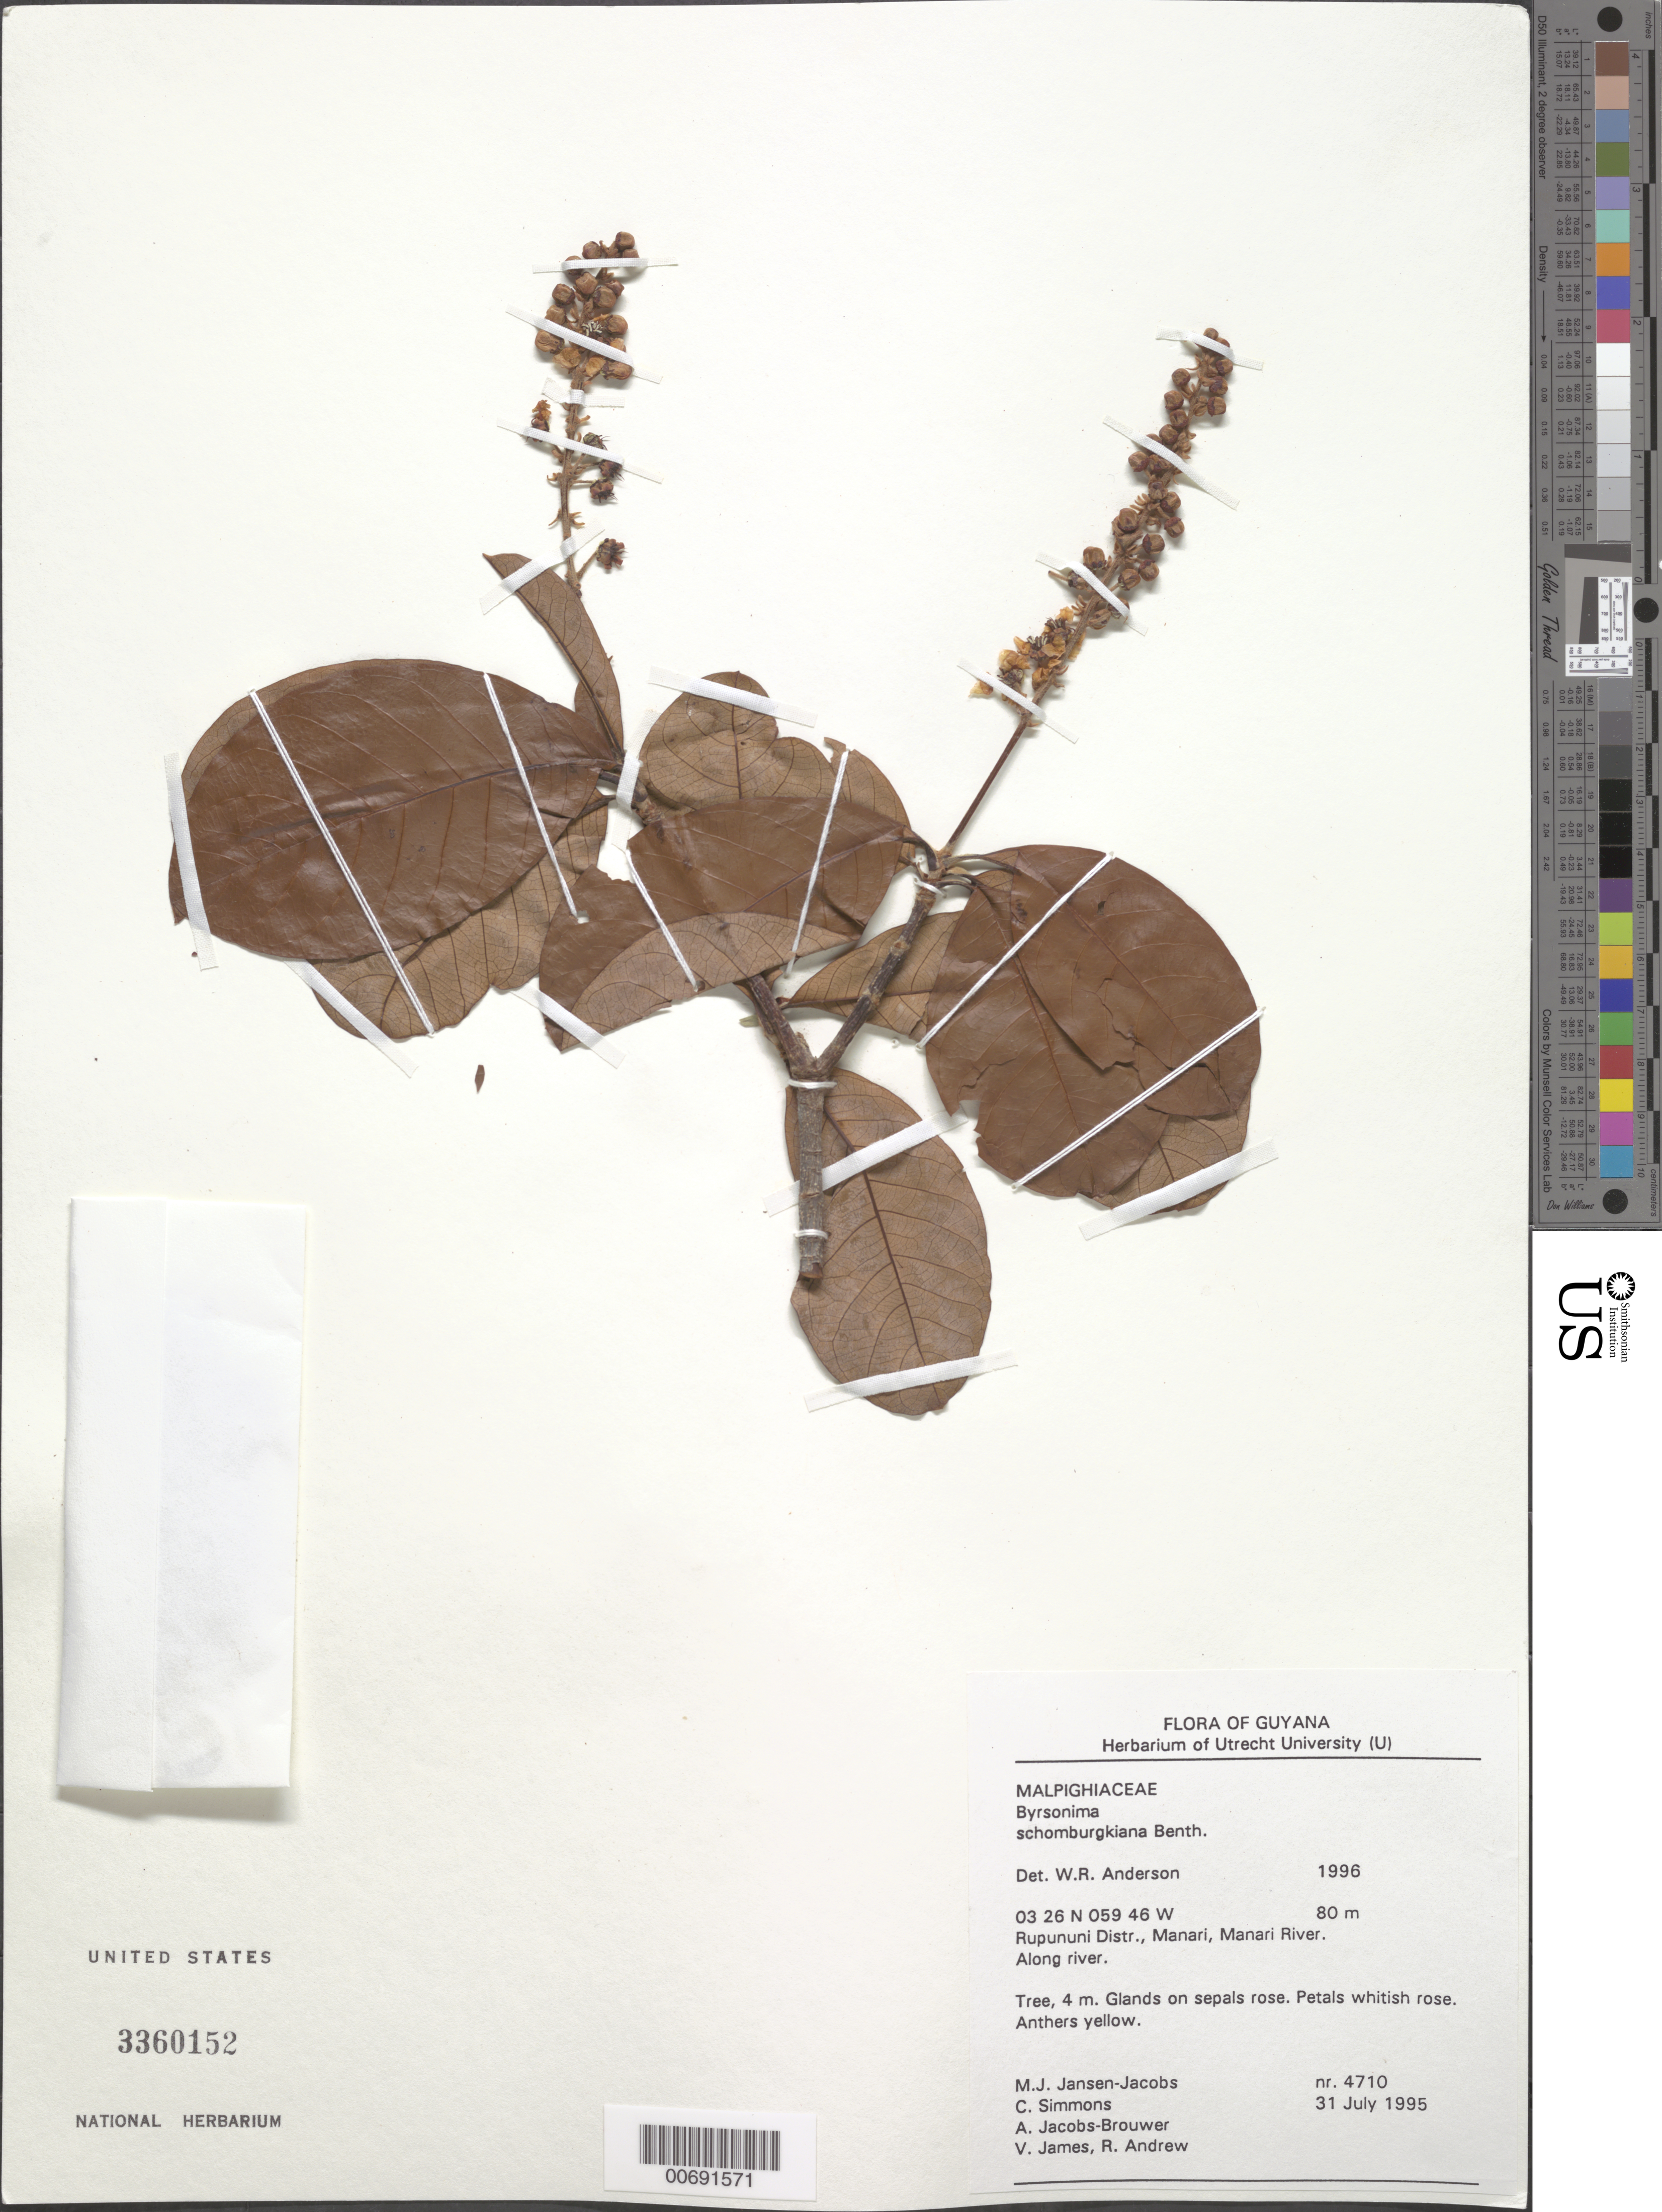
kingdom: Plantae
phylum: Tracheophyta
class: Magnoliopsida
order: Malpighiales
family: Malpighiaceae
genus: Byrsonima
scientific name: Byrsonima schomburgkiana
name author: Benth.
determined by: Anderson, W. R., (MICH), University of Michigan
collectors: M. J. Jansen-Jacobs, C. Simons, A. Jacobs-Brouwer, V. James & R. Andrew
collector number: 4710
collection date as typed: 31-Jul-95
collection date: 1995-07-31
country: Guyana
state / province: U. Takutu-U. Essequibo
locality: Manari, Manari River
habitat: Along river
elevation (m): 80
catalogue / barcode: US 3360152